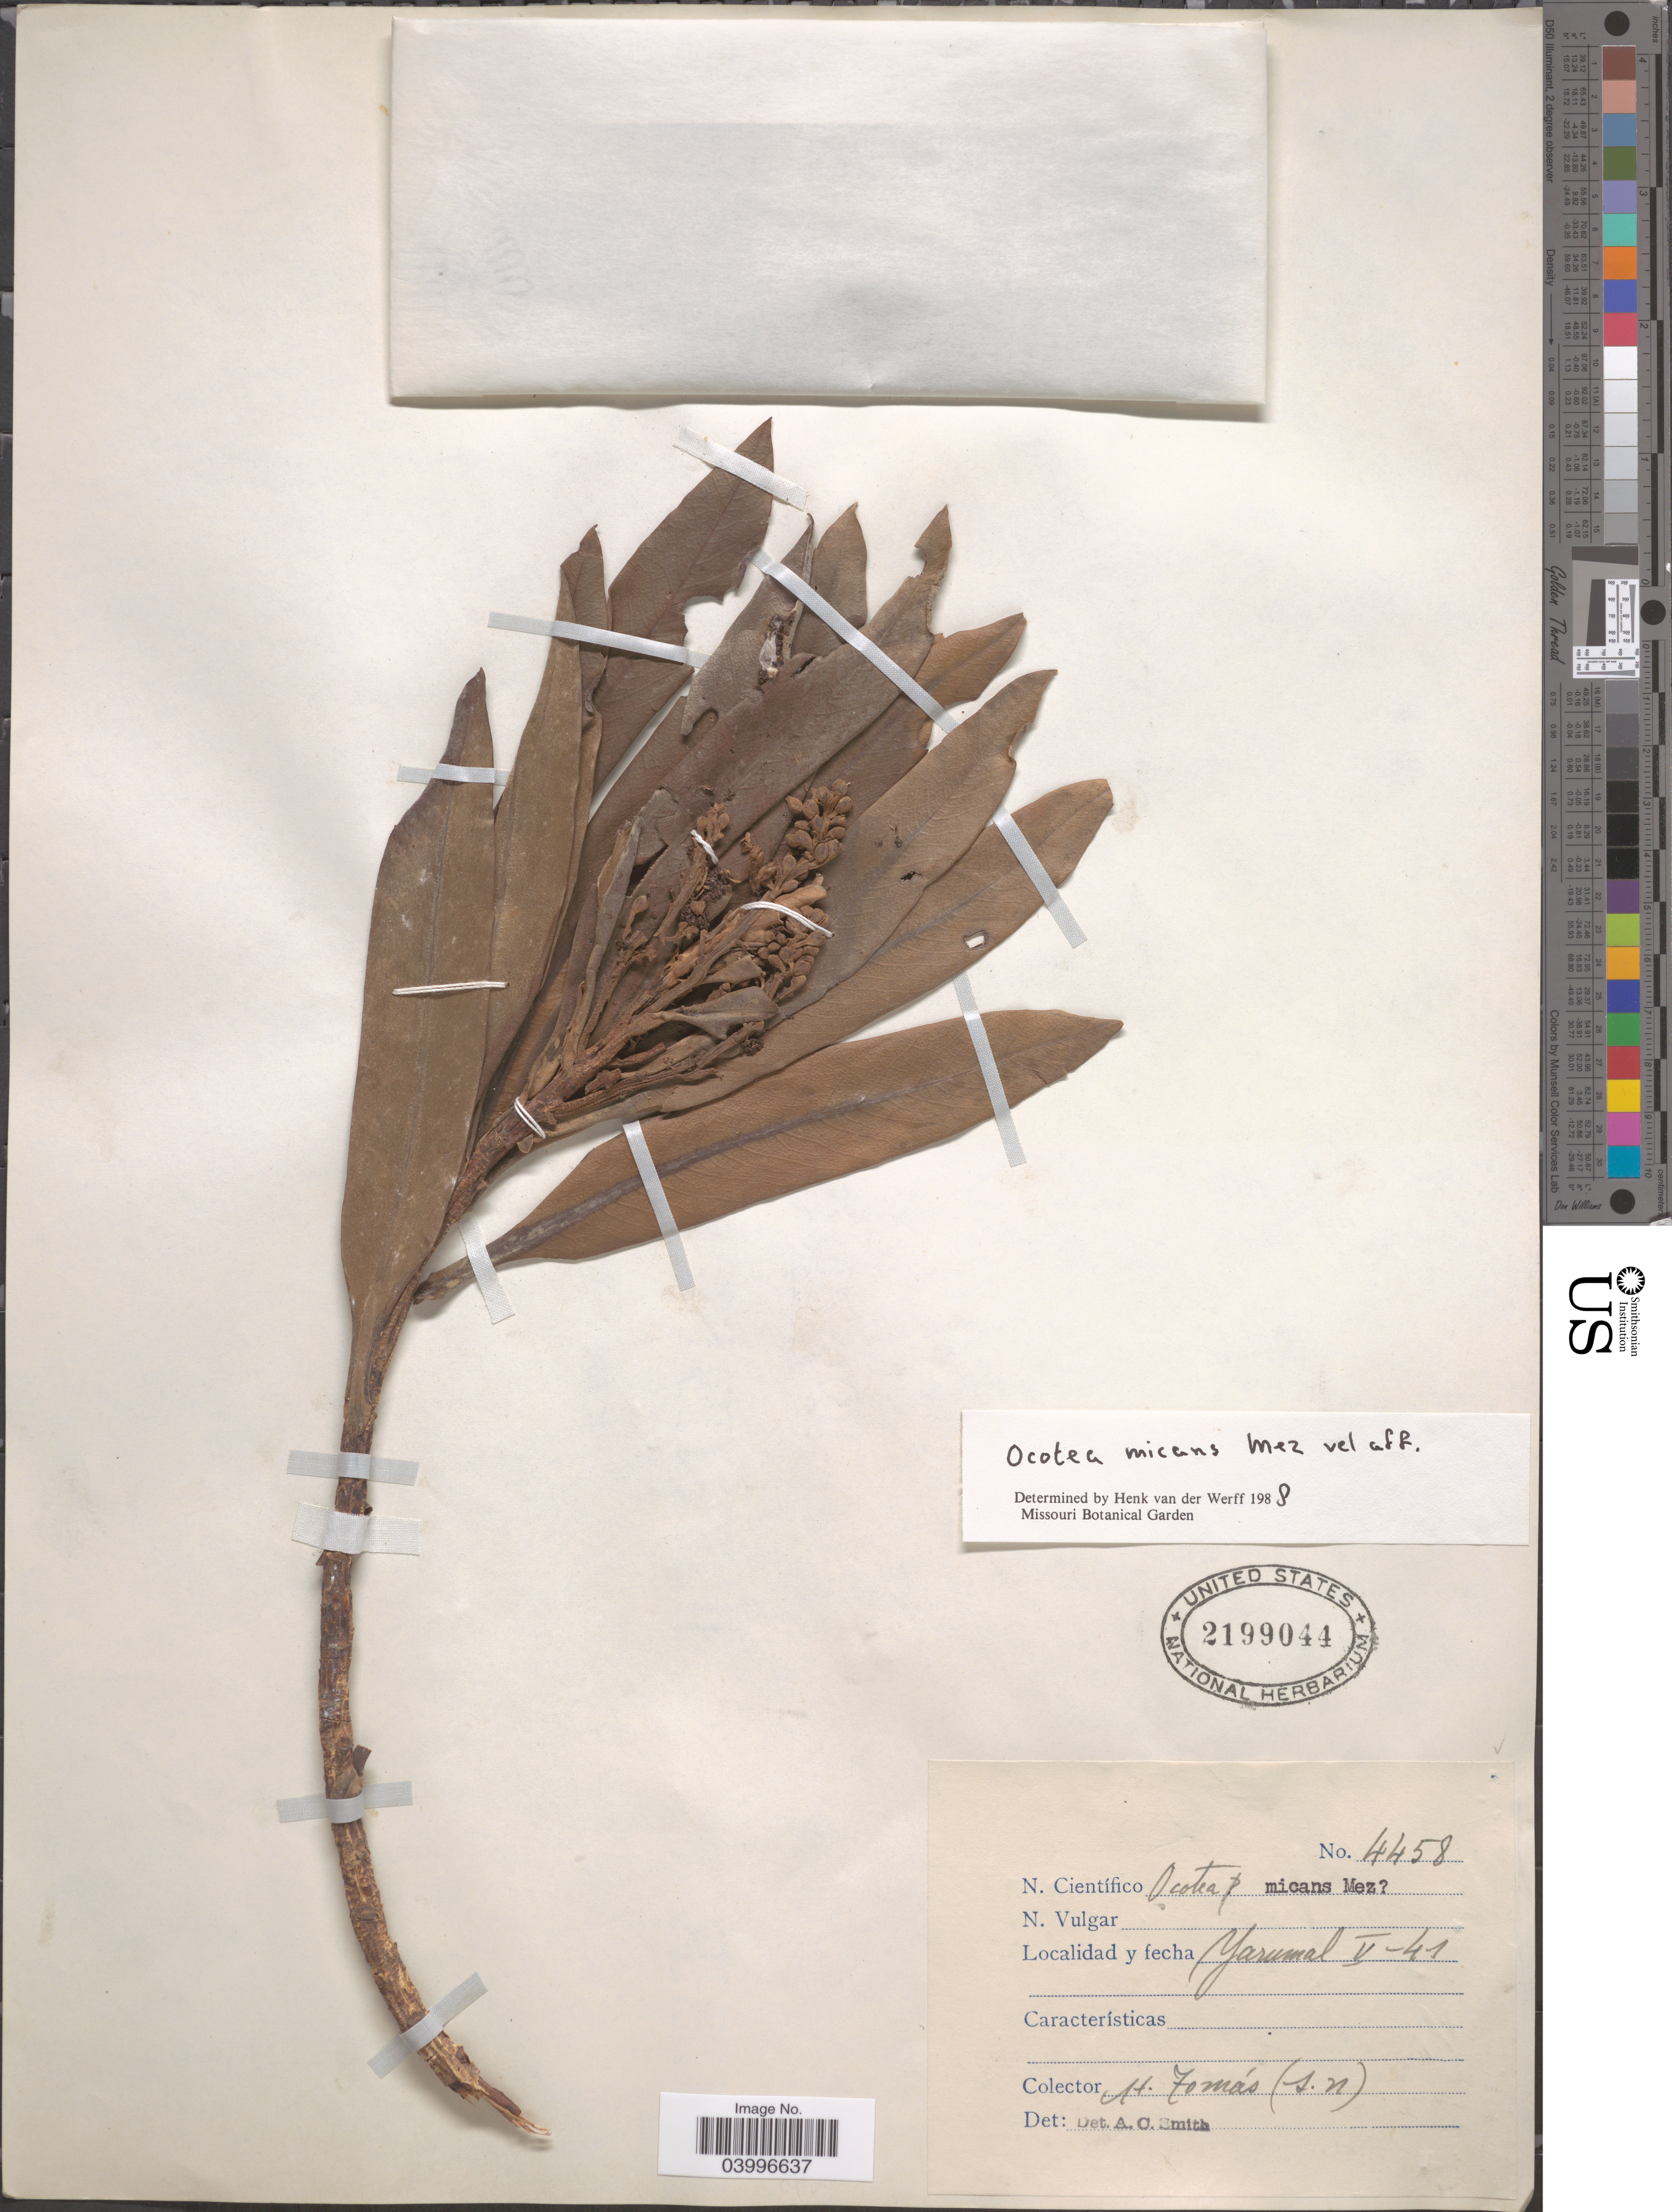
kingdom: Plantae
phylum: Tracheophyta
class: Magnoliopsida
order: Laurales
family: Lauraceae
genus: Ocotea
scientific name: Ocotea micans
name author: Mez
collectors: H. Tomas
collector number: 4458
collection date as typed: Transcribed d/m/y: /5/41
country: Colombia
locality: Yarumal.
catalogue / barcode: US 2199044